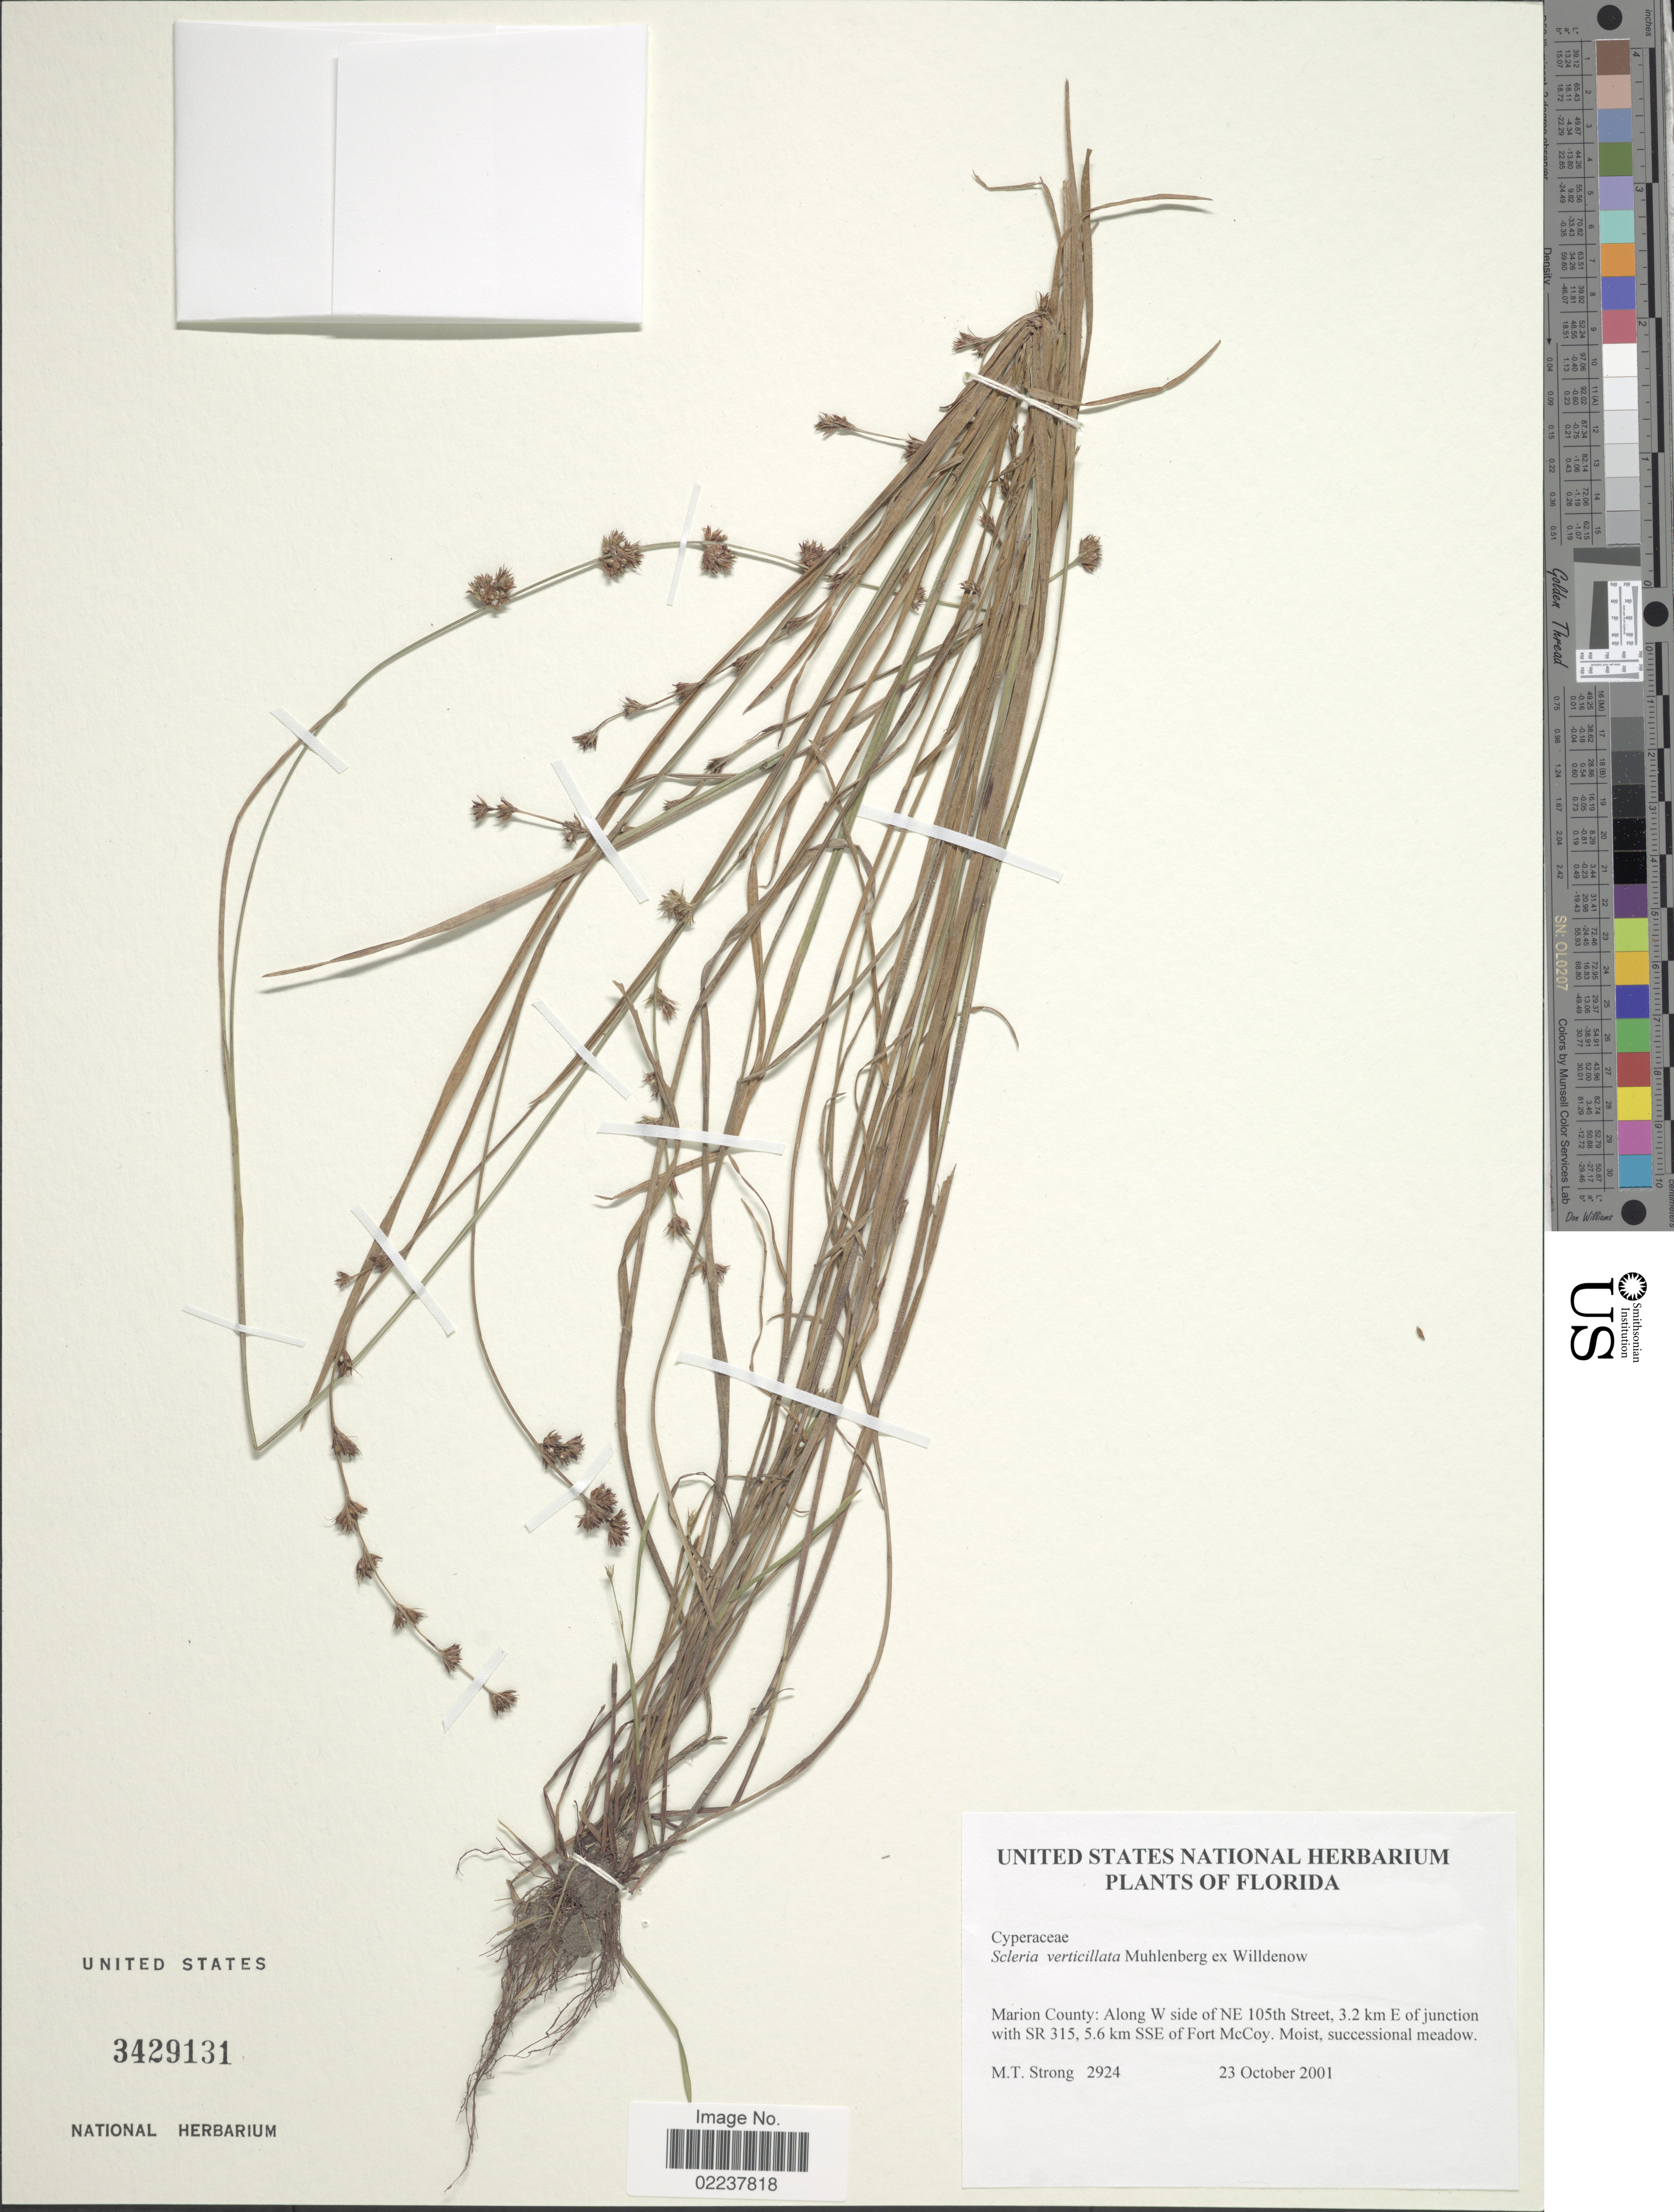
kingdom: Plantae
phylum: Tracheophyta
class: Liliopsida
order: Poales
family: Cyperaceae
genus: Scleria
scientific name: Scleria verticillata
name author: Muhl. ex Willd.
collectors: M. T. Strong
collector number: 2924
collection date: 2001-10-23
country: United States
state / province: Florida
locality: Marion County: Along W side of NE 105th Street, 3.2 km E of junction with SR 315, 5.6 km SSE of Fort McCoy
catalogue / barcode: US 3429131